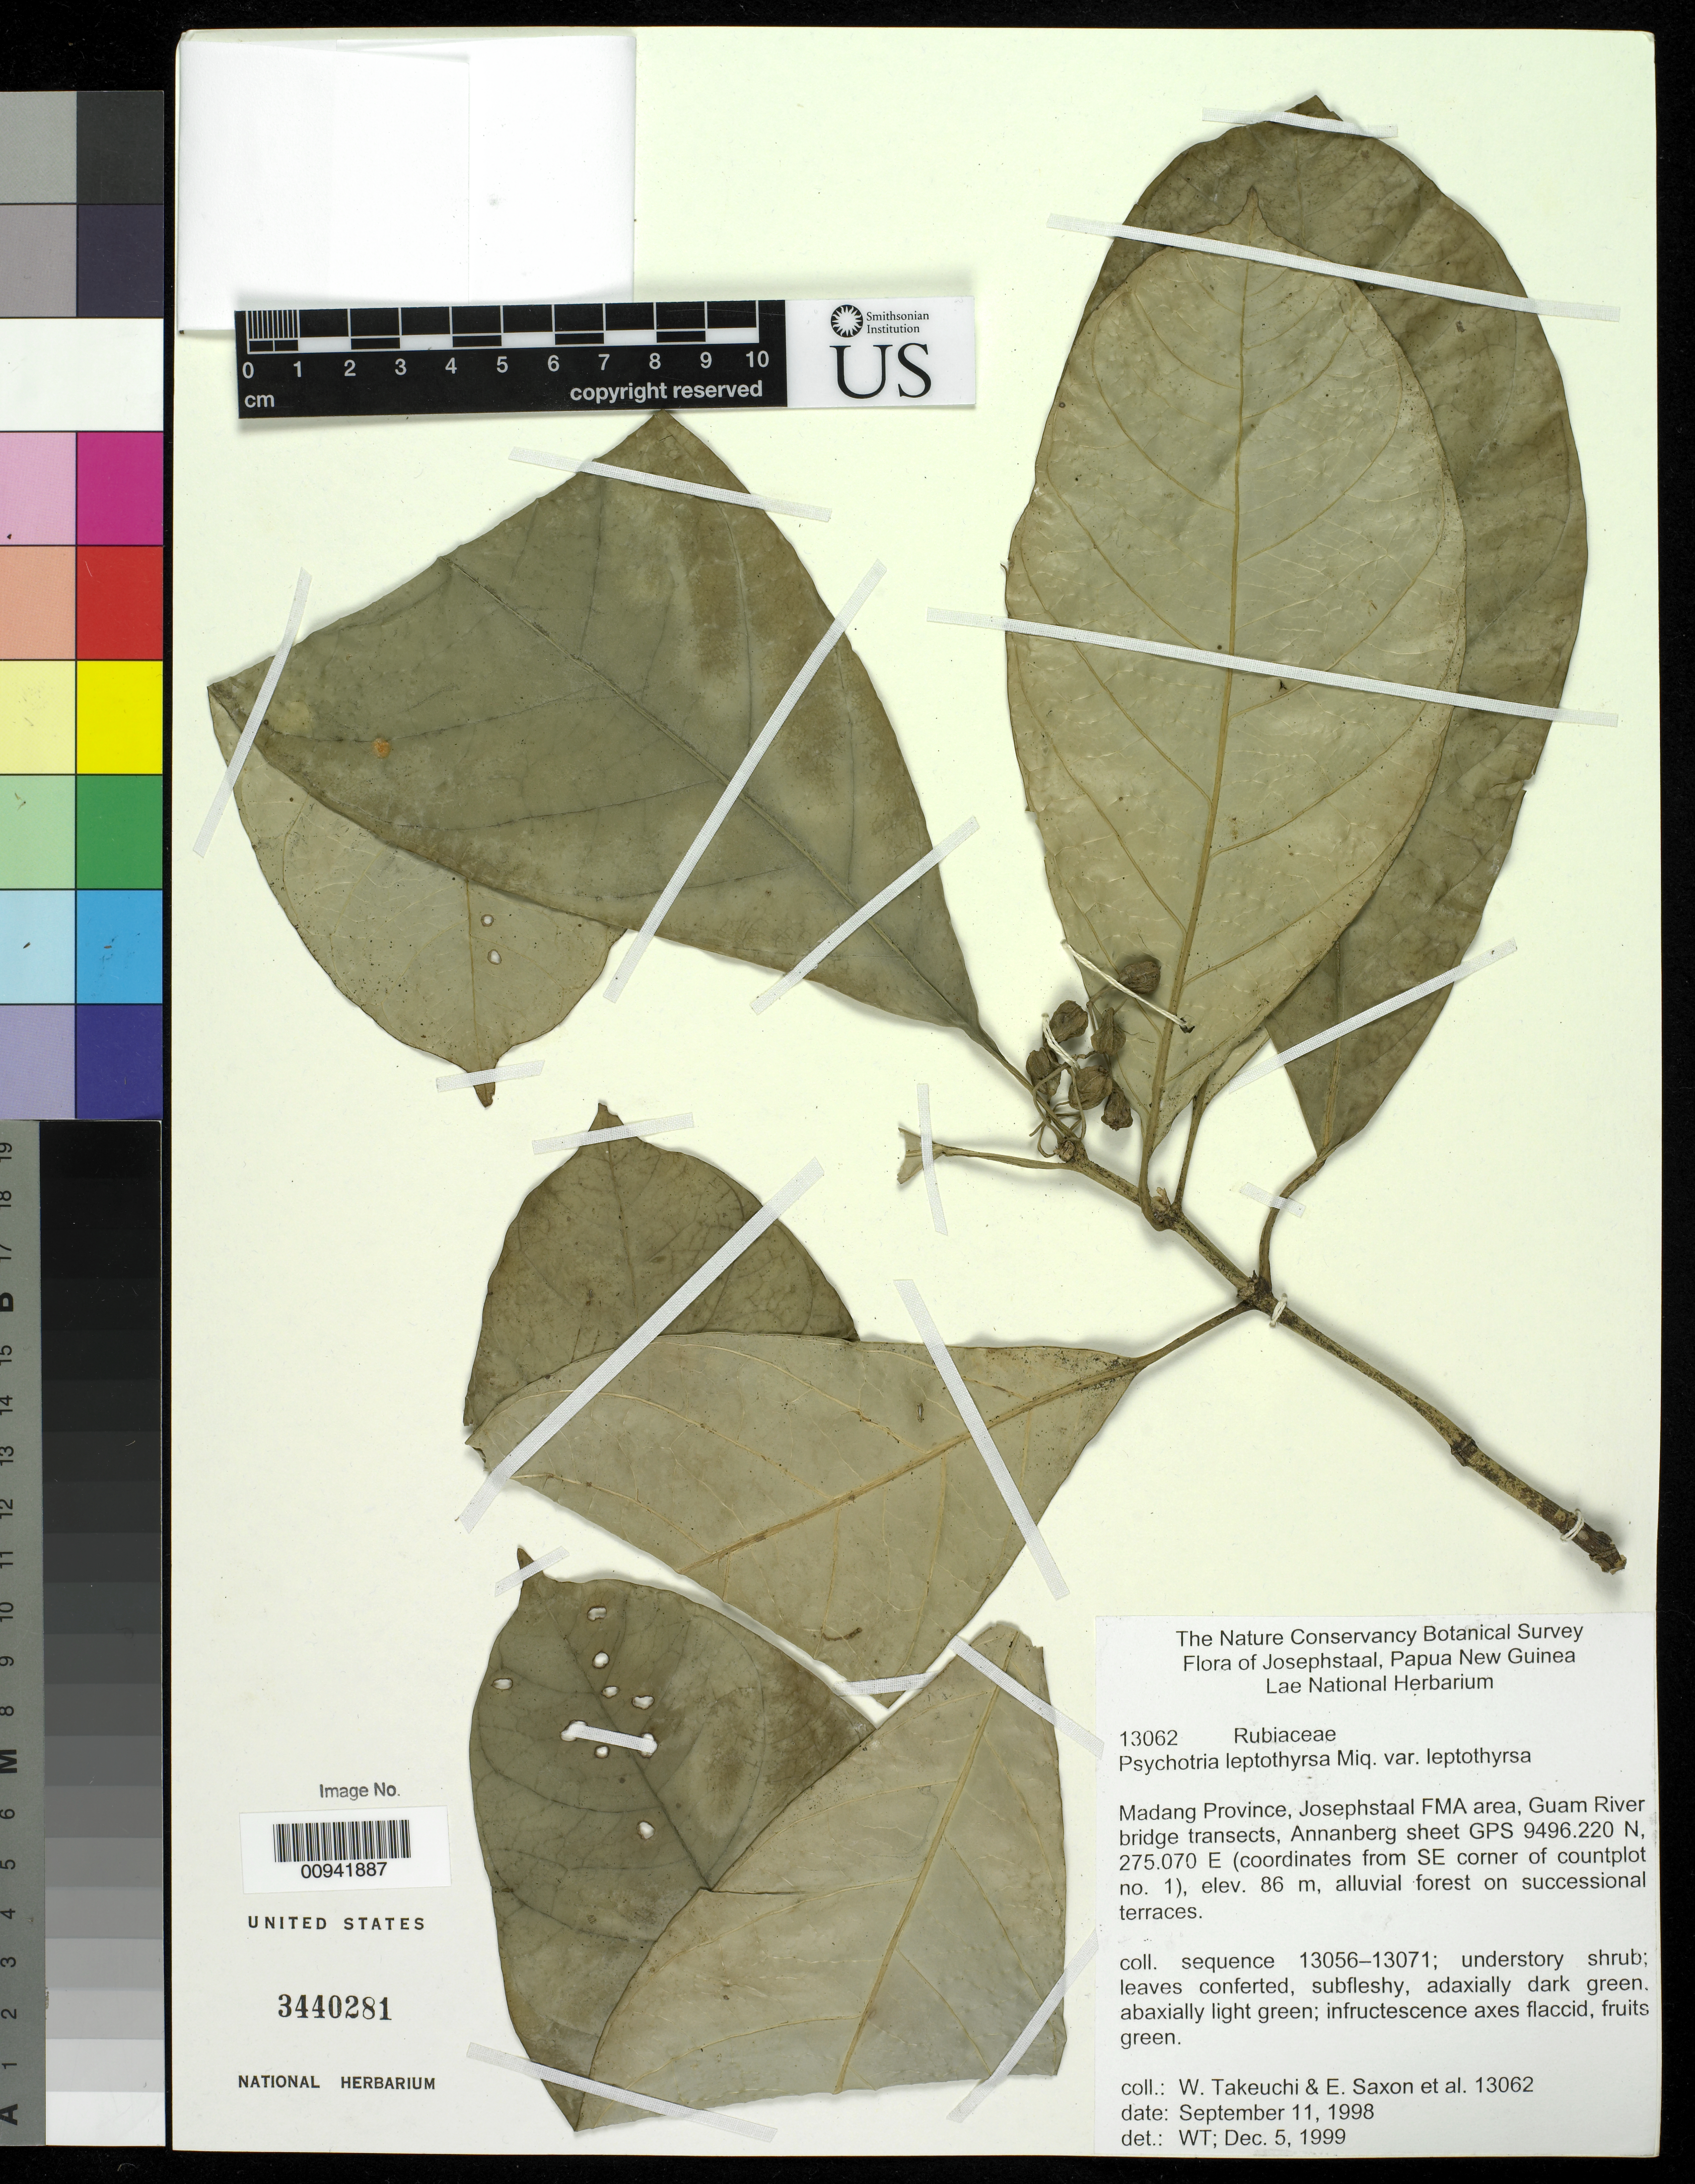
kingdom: Plantae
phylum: Tracheophyta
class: Magnoliopsida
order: Gentianales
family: Rubiaceae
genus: Psychotria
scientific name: Psychotria leptothyrsa var. leptothyrsa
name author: Miq.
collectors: W. N. Takeuchi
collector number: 13062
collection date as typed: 11 Sep 1998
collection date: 1998-09-11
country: Papua New Guinea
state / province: Madang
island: New Guinea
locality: Josephstaal FMA area, Guam River bridge transects, Annanberg sheet GPS 9496.220 N, 275.070 E (coordinates from SE corner of countplot no. 1)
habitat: alluvial forest on successional terraces.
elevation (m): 86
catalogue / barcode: US 3440281